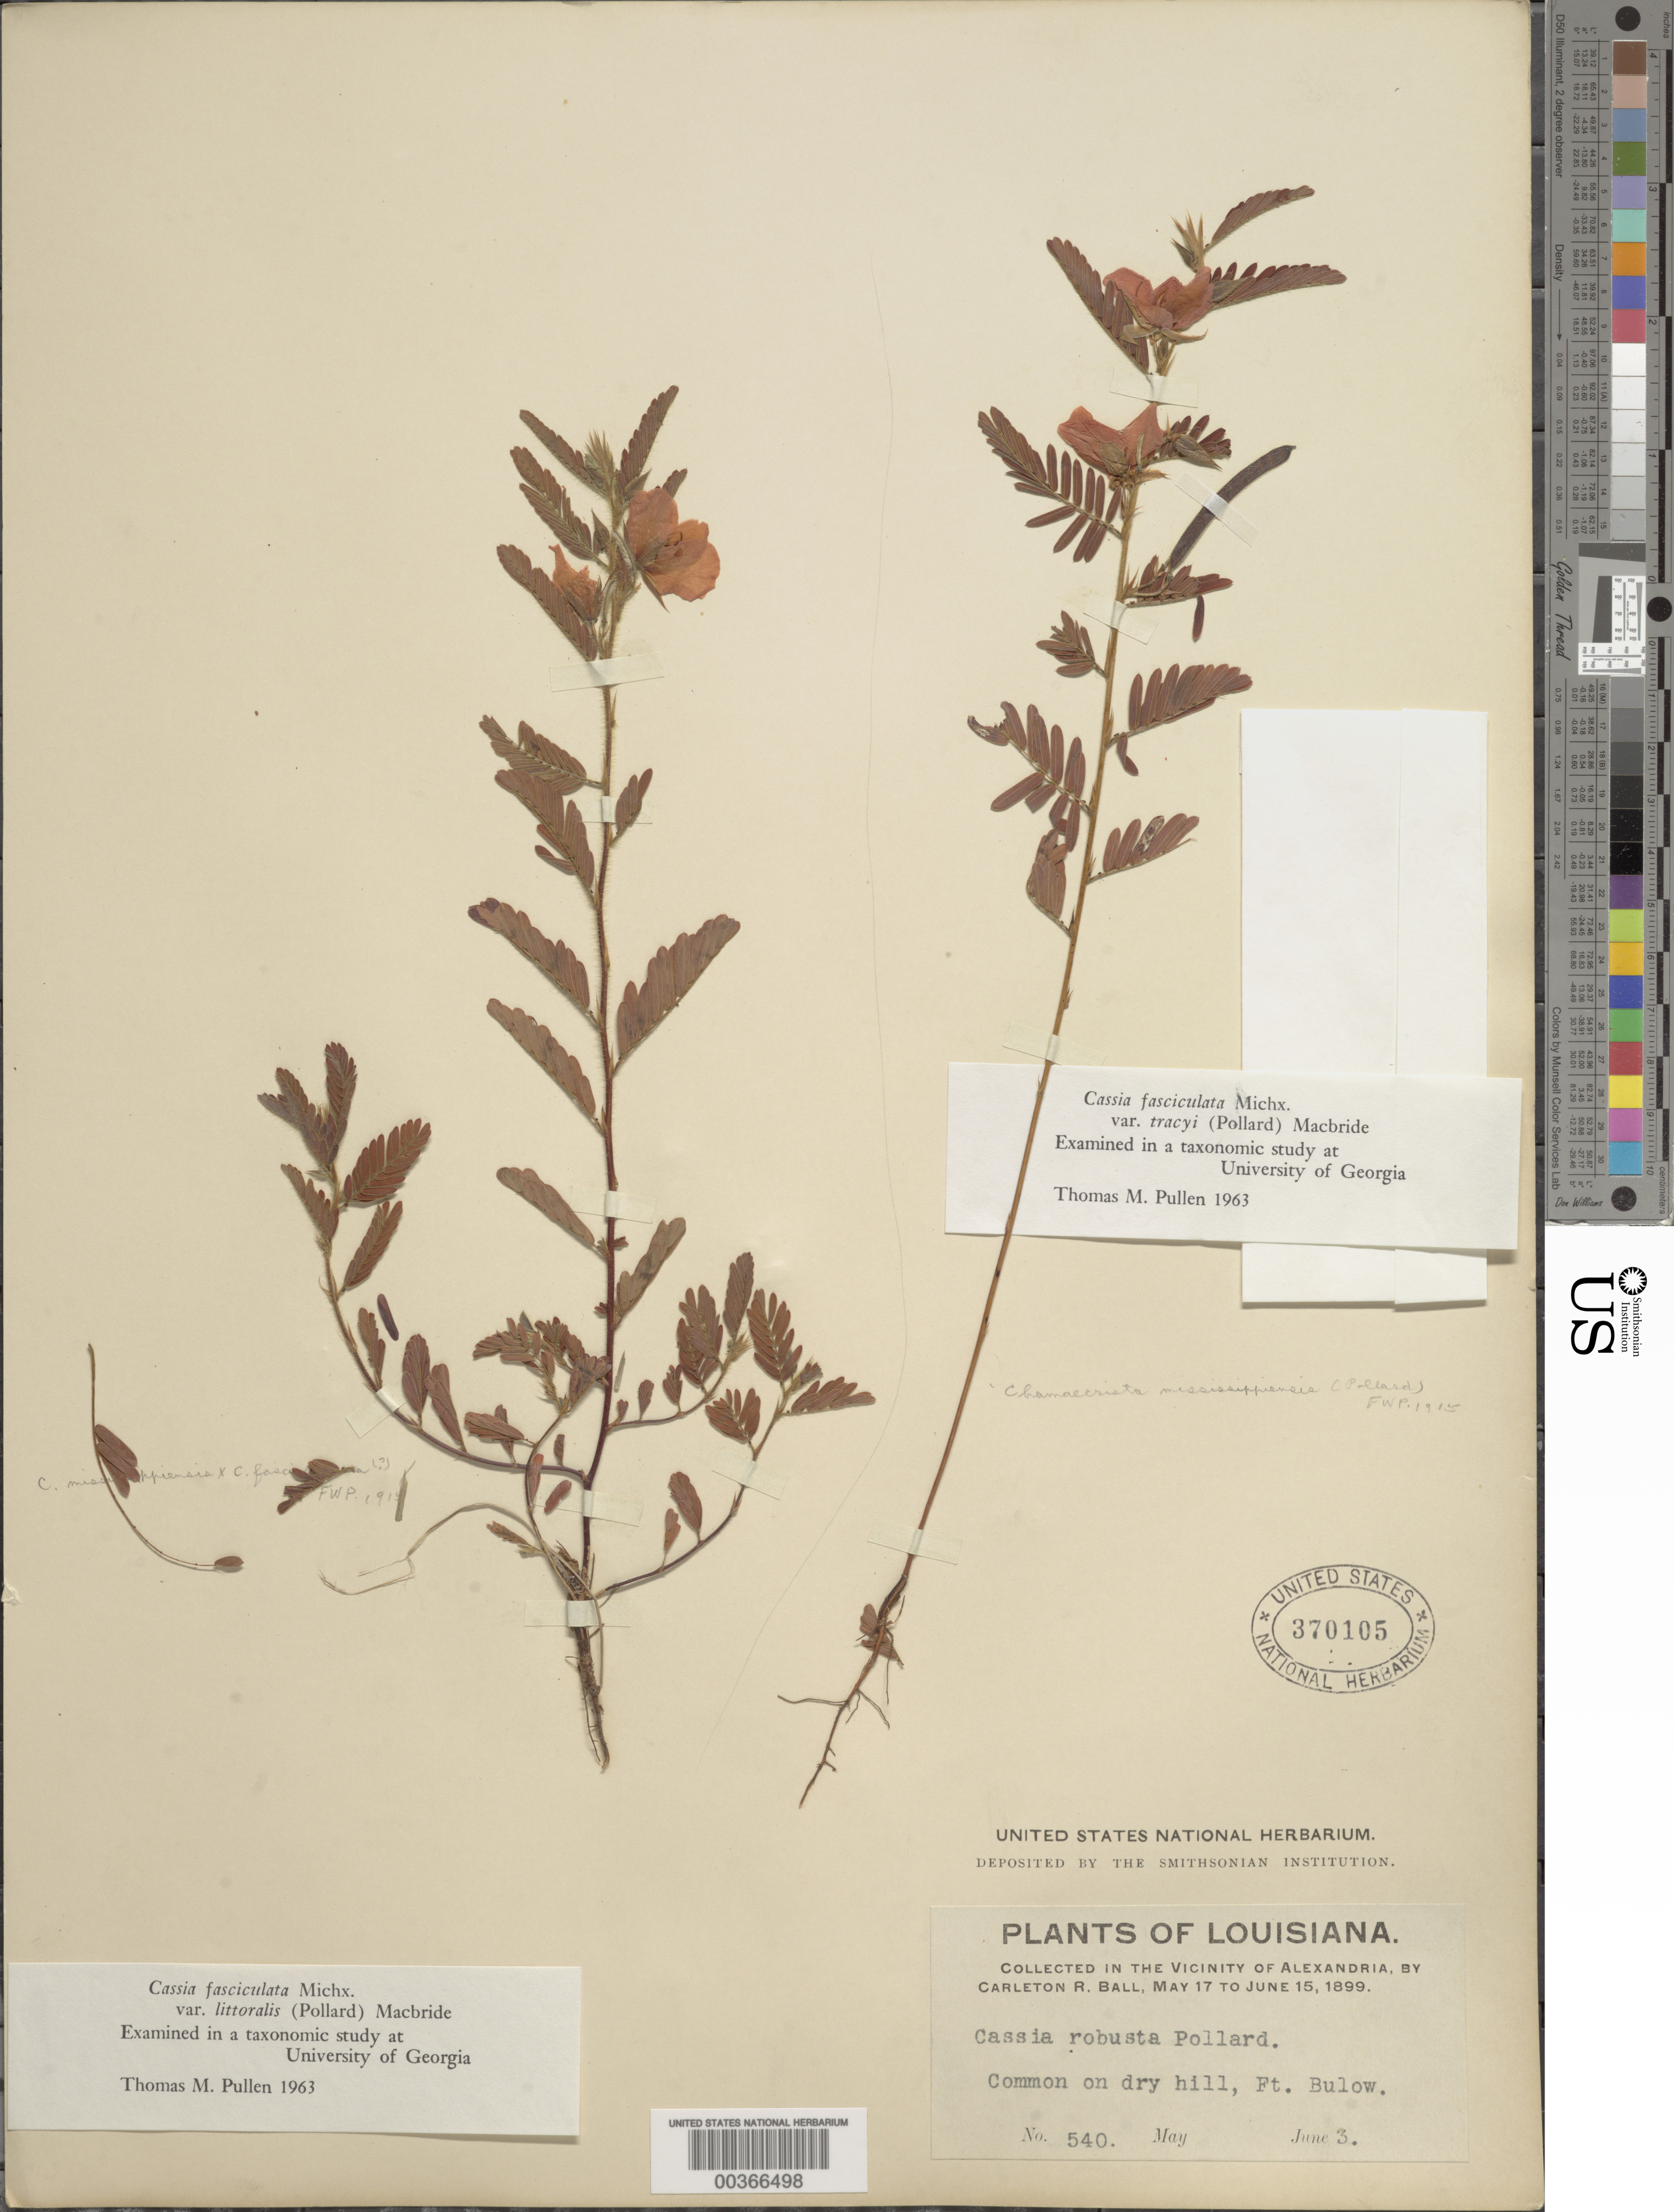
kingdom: Plantae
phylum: Tracheophyta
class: Magnoliopsida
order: Fabales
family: Fabaceae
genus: Chamaecrista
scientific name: Chamaecrista fasciculata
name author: (Michx.) Greene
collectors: C. R. Ball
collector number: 540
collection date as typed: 03 Jun 1899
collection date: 1899-06-03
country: United States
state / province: Louisiana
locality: Vicinity of alexandria; ft. bulow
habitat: Dry hill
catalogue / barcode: US 370105